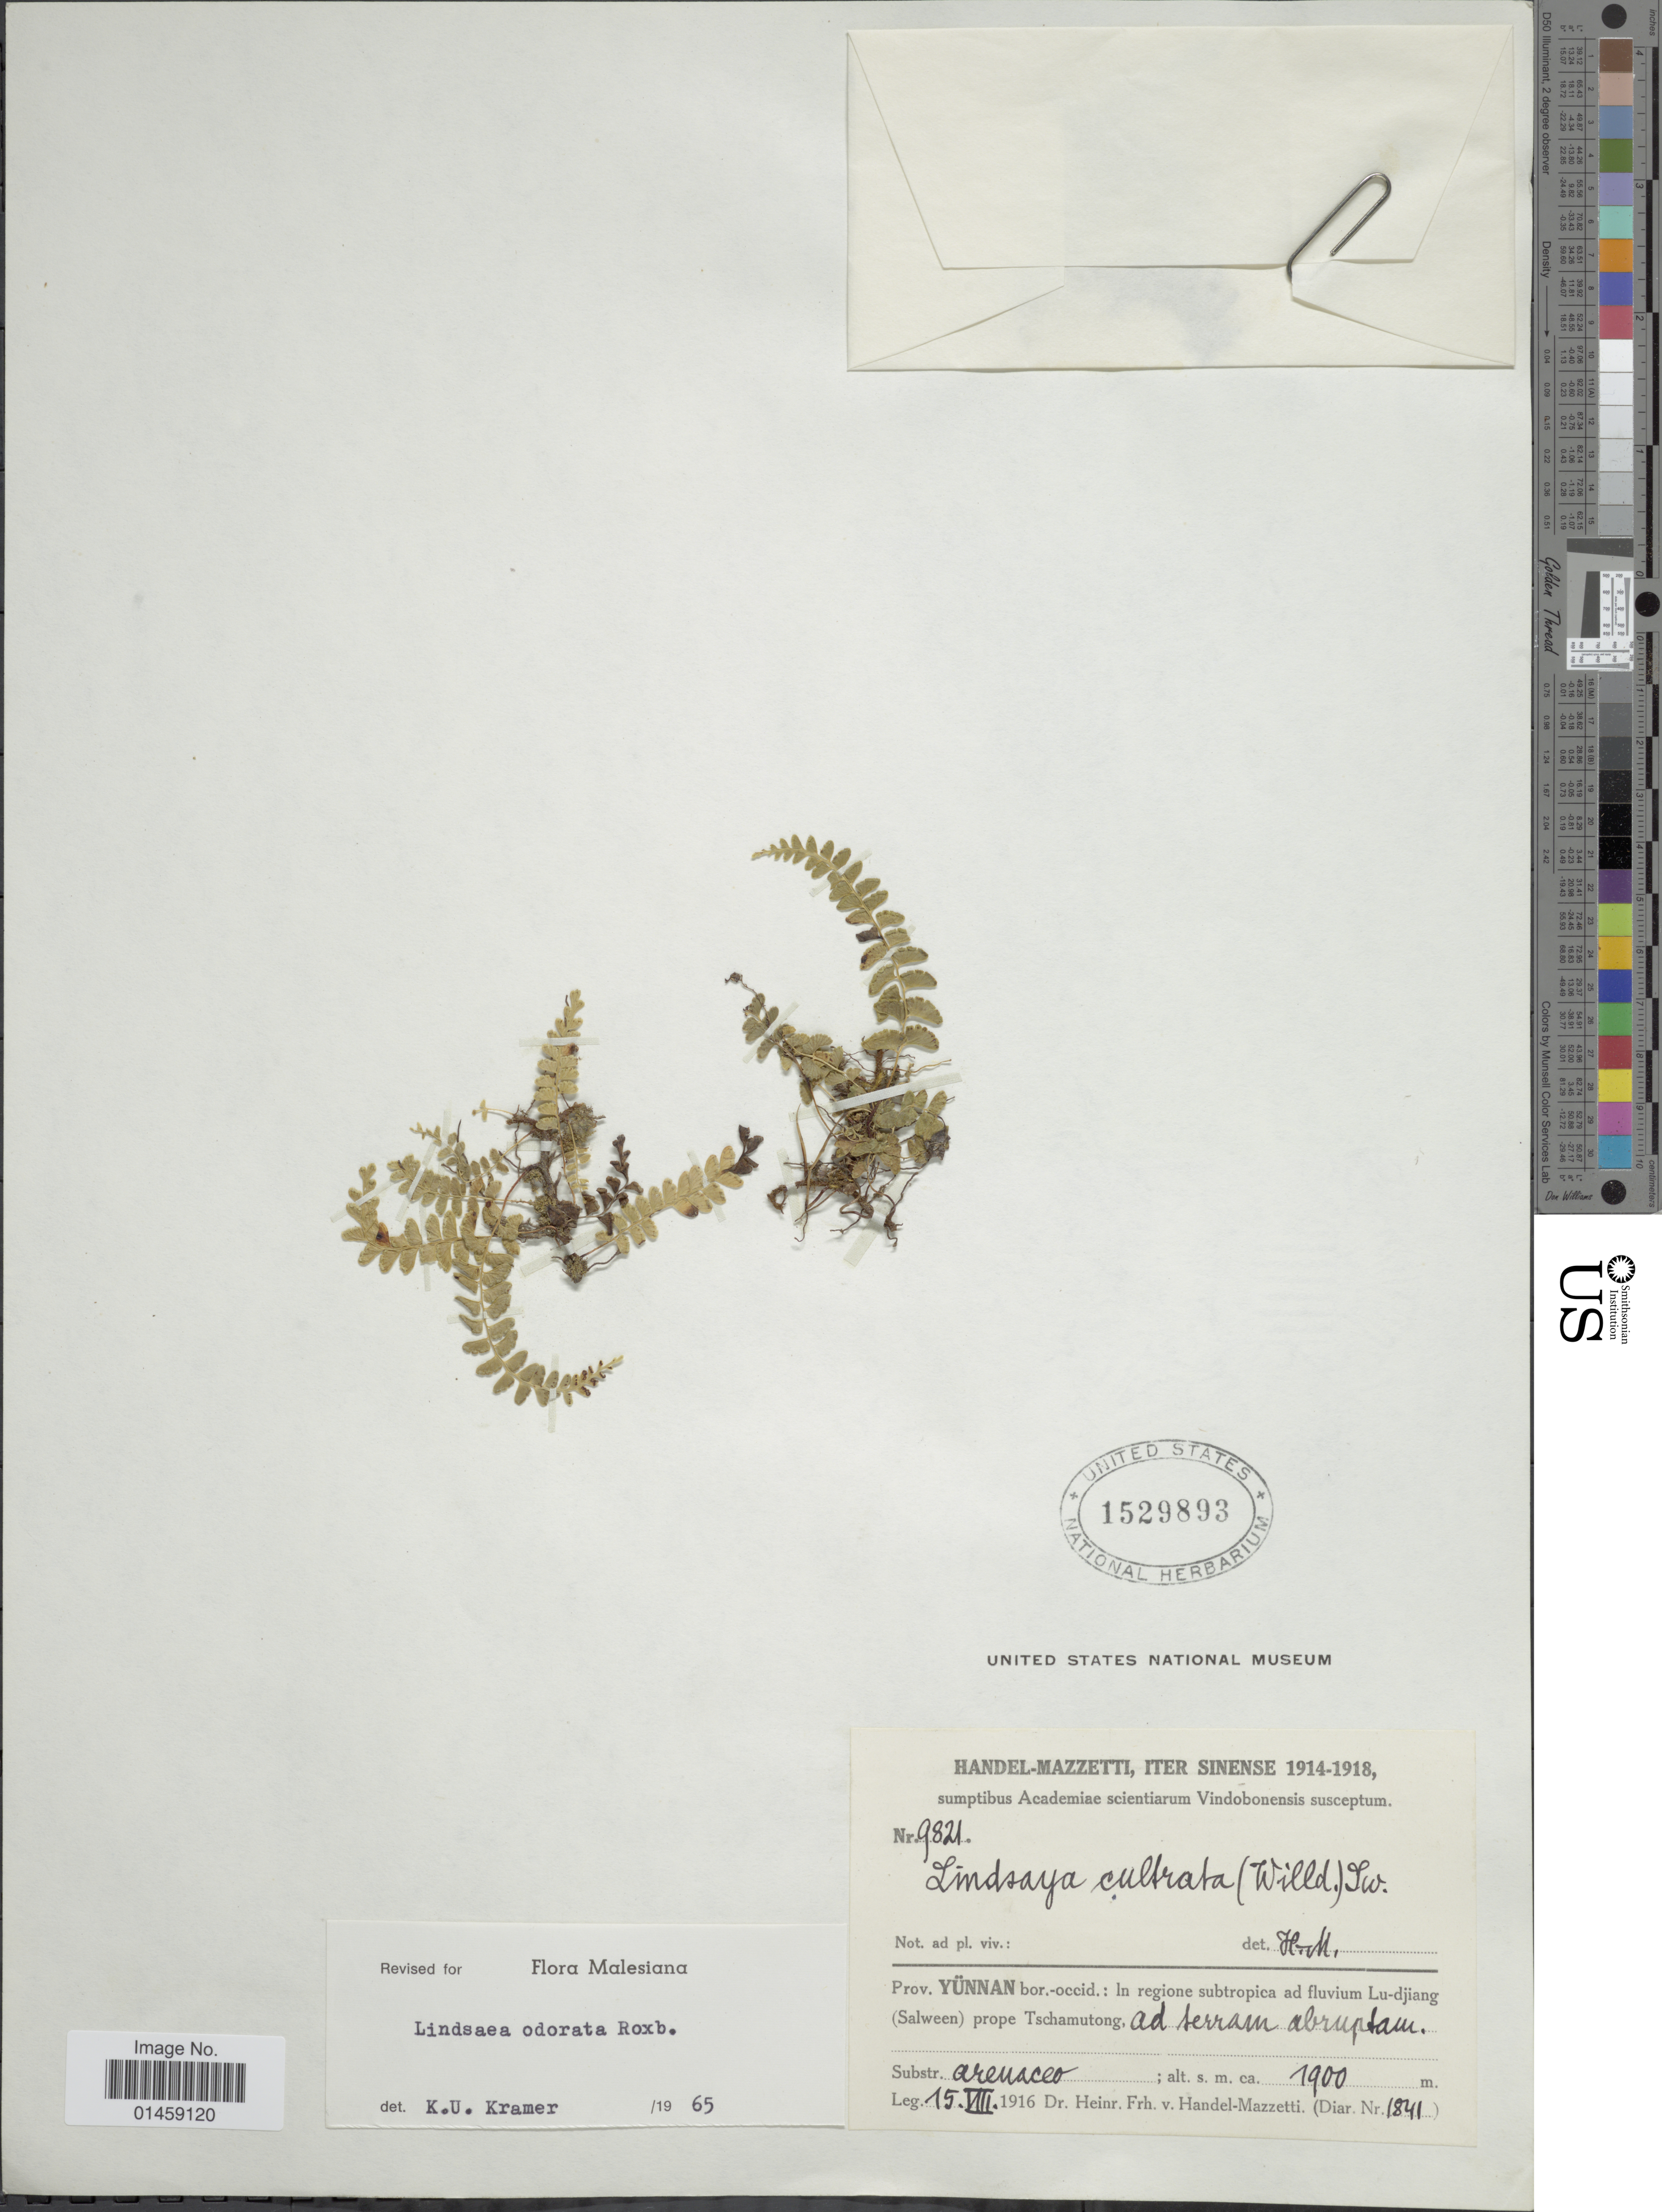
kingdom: Plantae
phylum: Tracheophyta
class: Polypodiopsida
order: Polypodiales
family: Lindsaeaceae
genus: Lindsaea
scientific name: Lindsaea odorata var. odorata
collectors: H. Handel-Mazzetti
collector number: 9821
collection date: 1916-08-15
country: China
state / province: Yunnan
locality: Prov. Yunnan bor.-occid. : In regione subtropica ad fluvium Lu-djiang (Salween) prope Tschamutong, ad Serram abruptau.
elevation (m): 1900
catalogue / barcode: US 1529893